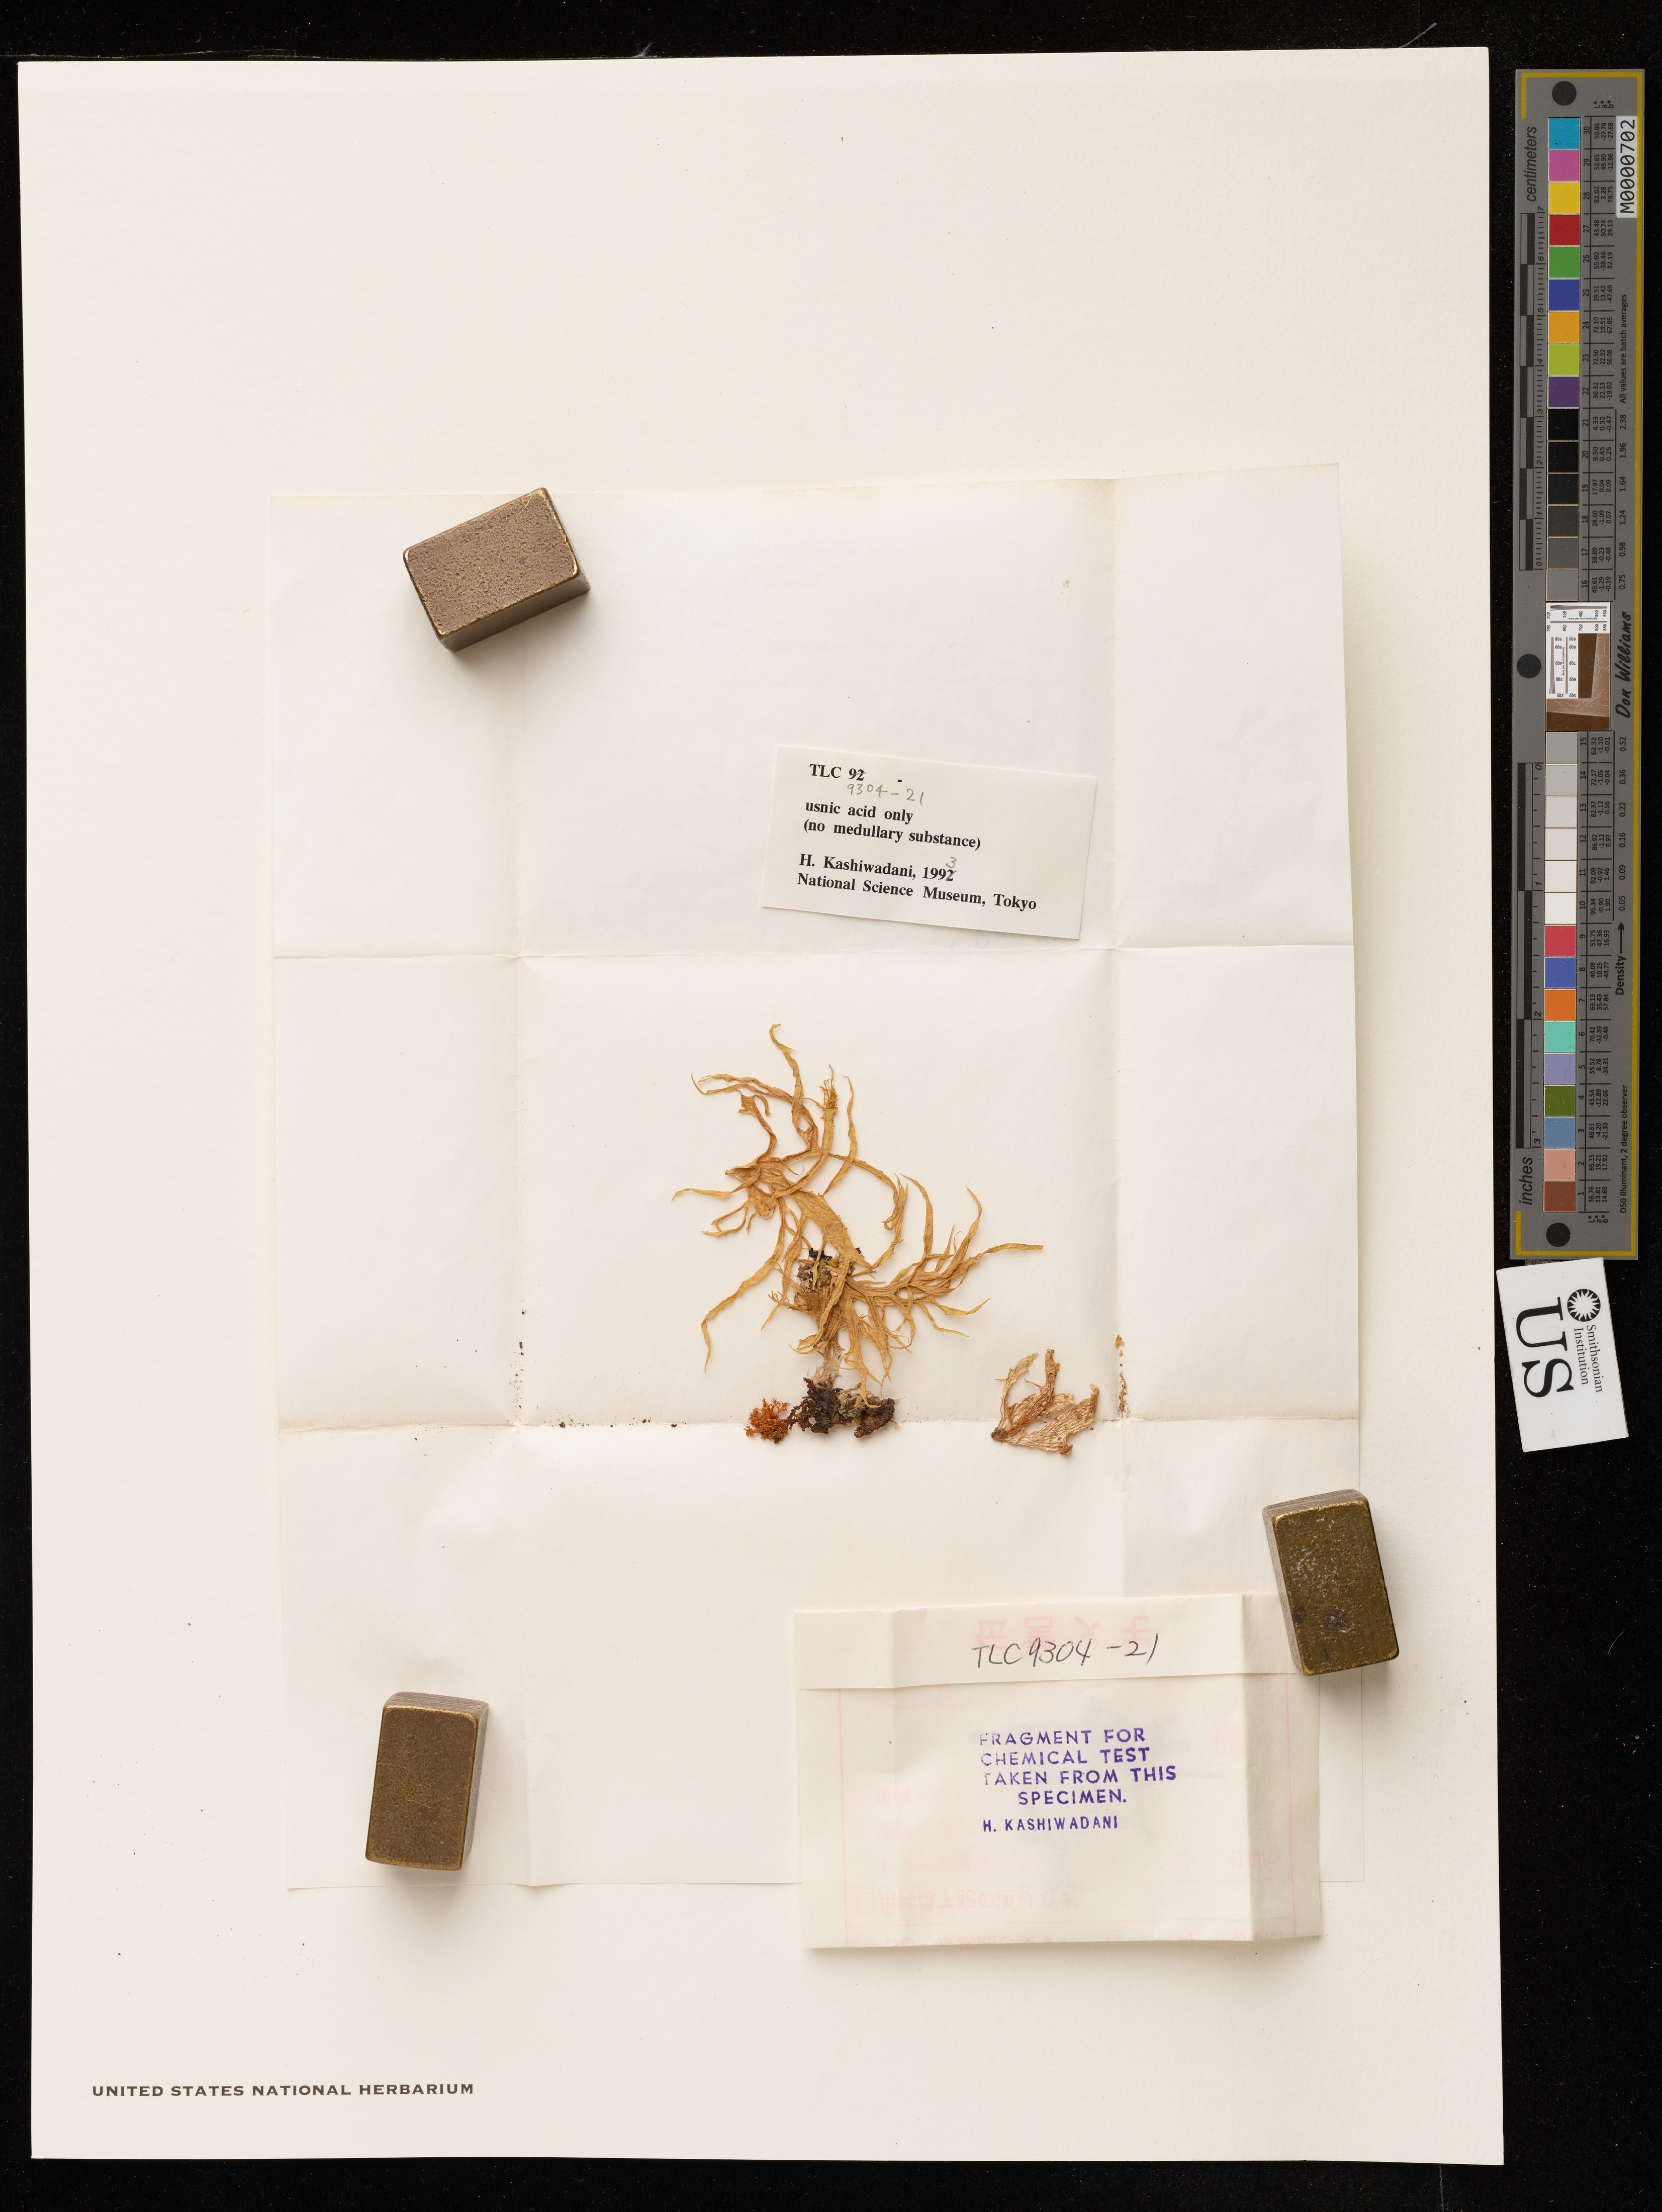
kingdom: Fungi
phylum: Ascomycota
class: Lecanoromycetes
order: Lecanorales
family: Ramalinaceae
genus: Ramalina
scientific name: Ramalina celastri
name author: (Spreng.) Krog & Swinscow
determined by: Kashiwadani, H.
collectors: H. H. Iltis & D. Ugent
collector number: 2161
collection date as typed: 19 Dec 1962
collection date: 1962-12-19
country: Peru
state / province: Apurímac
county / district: Abancay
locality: along Cuzco road at km 16, ca. 6 km NNW air from Abancay.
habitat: Clay/volcanic ash roadcut and remnants of Escallonia cloud forest.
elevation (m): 3900